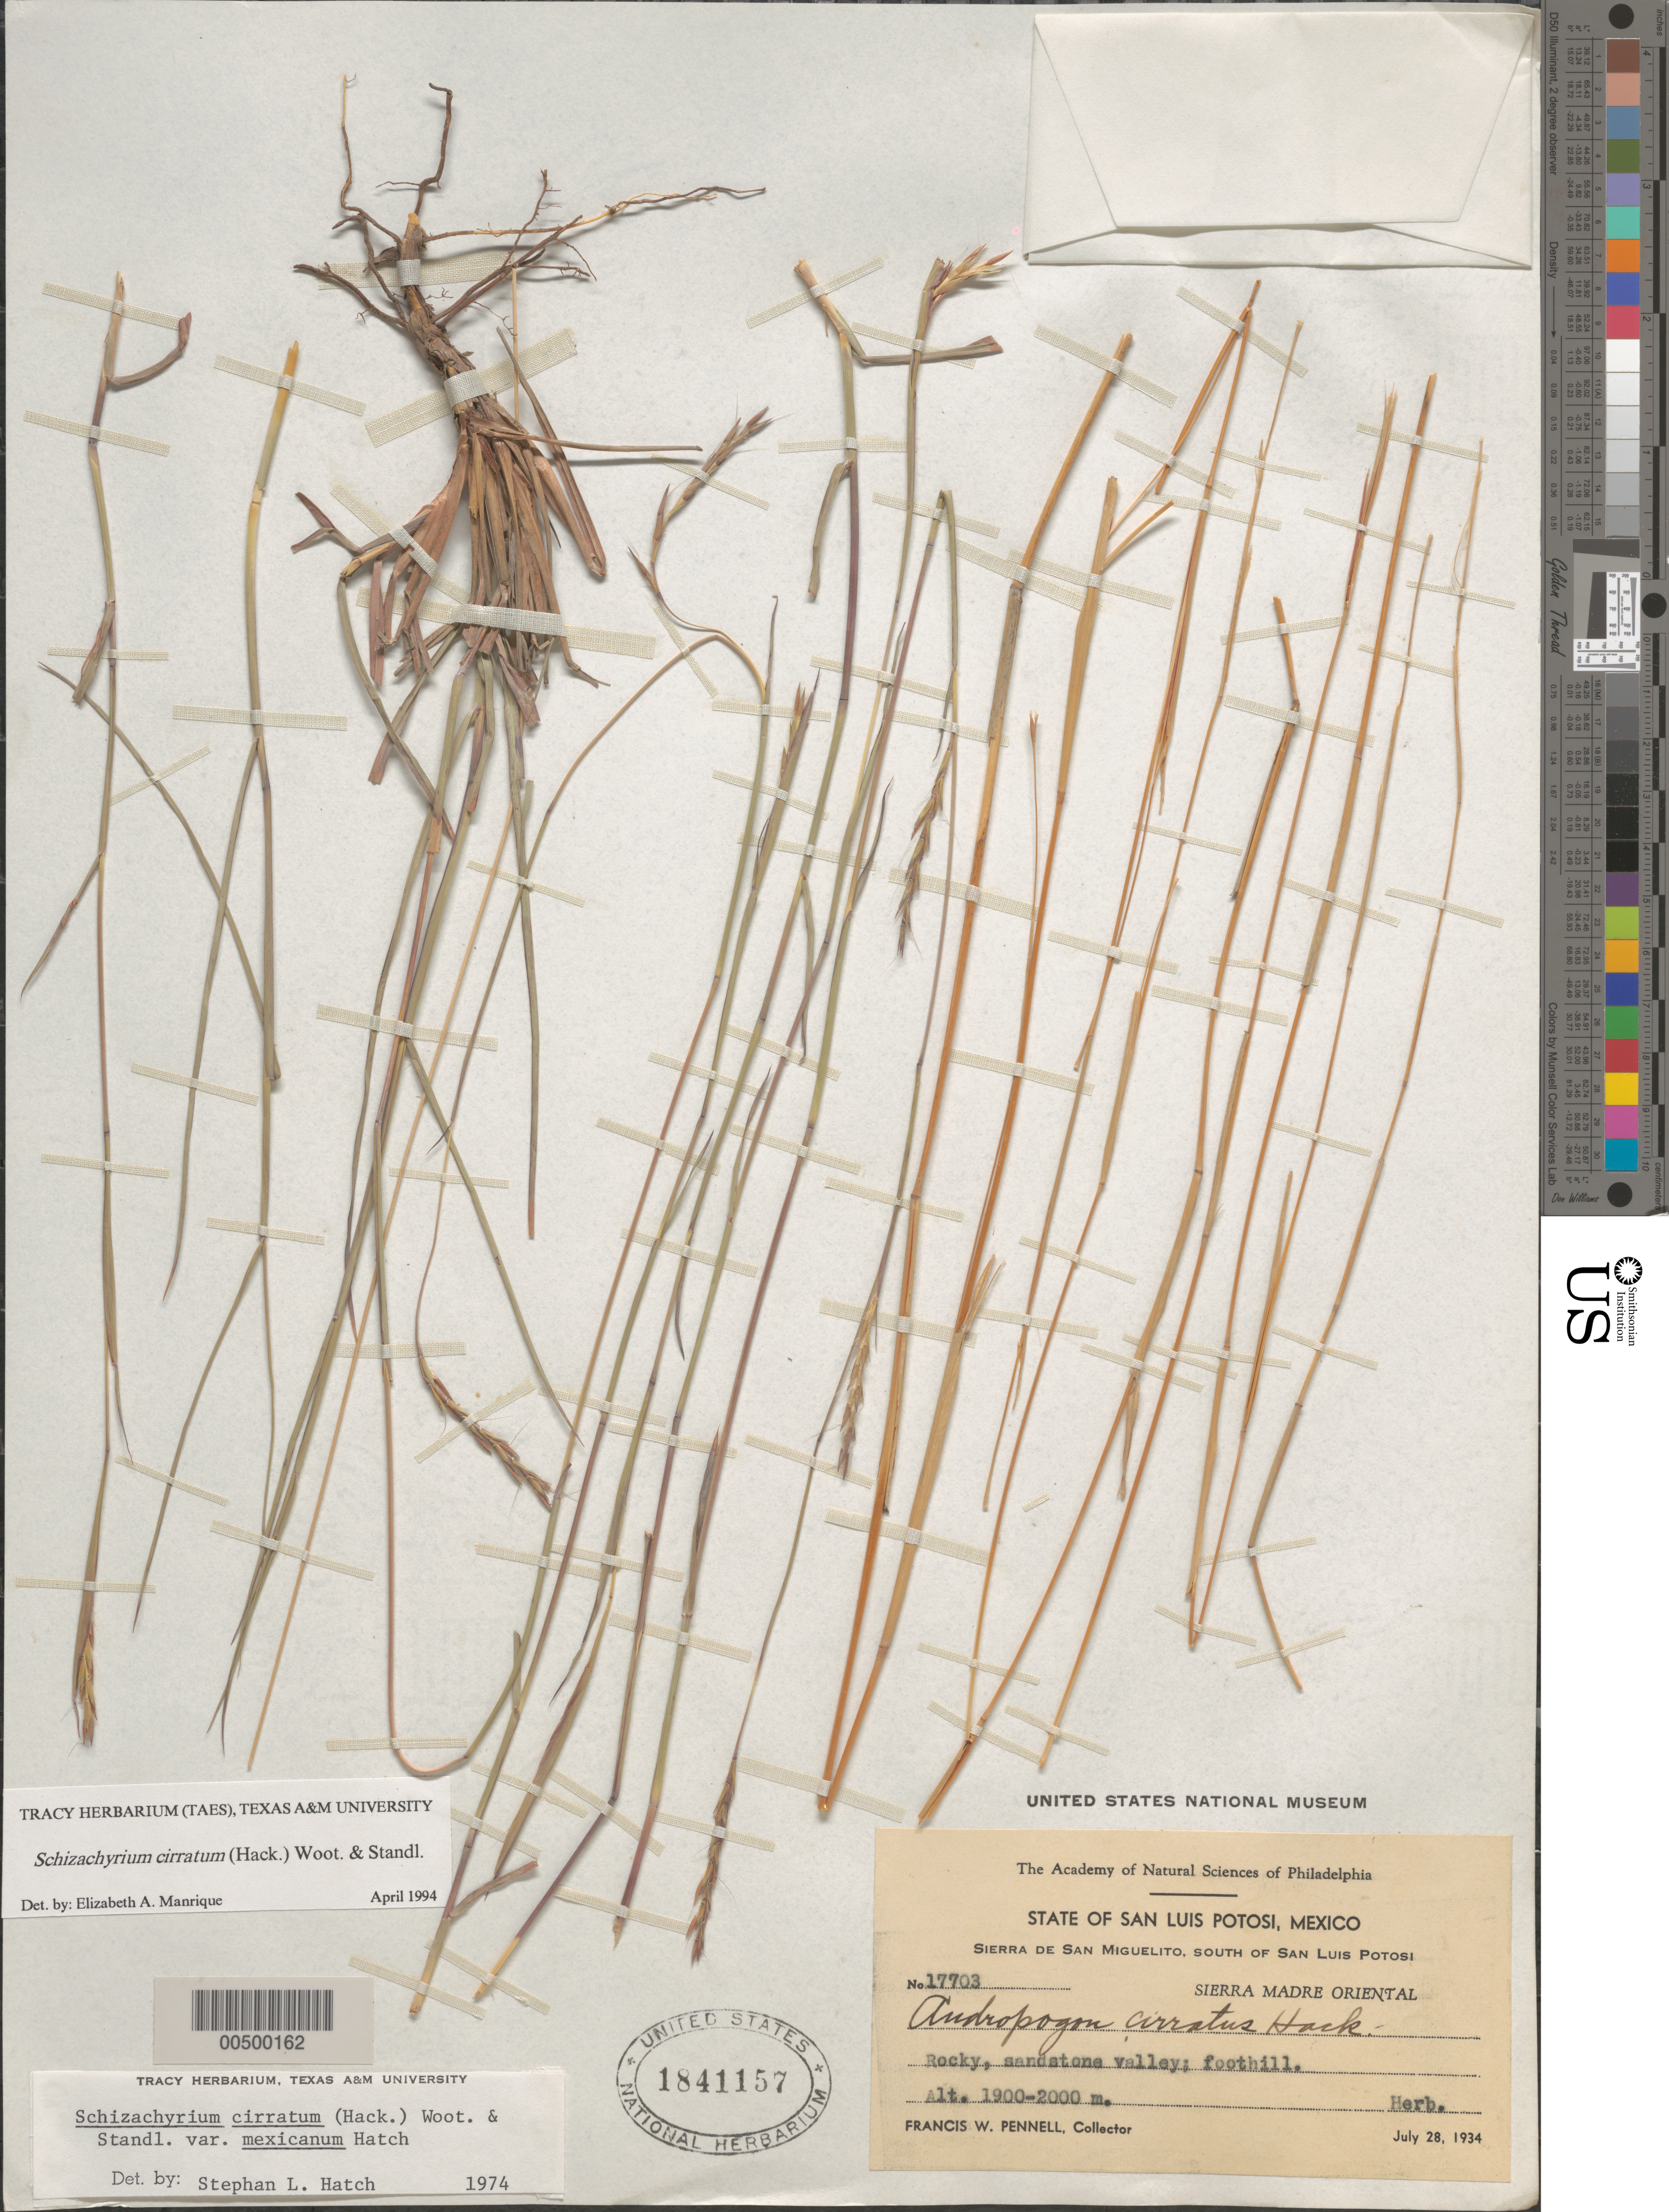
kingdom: Plantae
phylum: Tracheophyta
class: Liliopsida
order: Poales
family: Poaceae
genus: Schizachyrium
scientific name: Schizachyrium cirratum var. cirratum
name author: (Hack.) Wooton & Standl.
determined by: Manrique, E. A.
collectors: F. W. Pennell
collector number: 17703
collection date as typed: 28 Jul 1934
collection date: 1934-07-28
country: Mexico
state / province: San Luis Potosi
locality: Sierra de San Miguelito, S of San Luis Potosi, Sierra Madre Oriental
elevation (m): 1900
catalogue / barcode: US 1841157